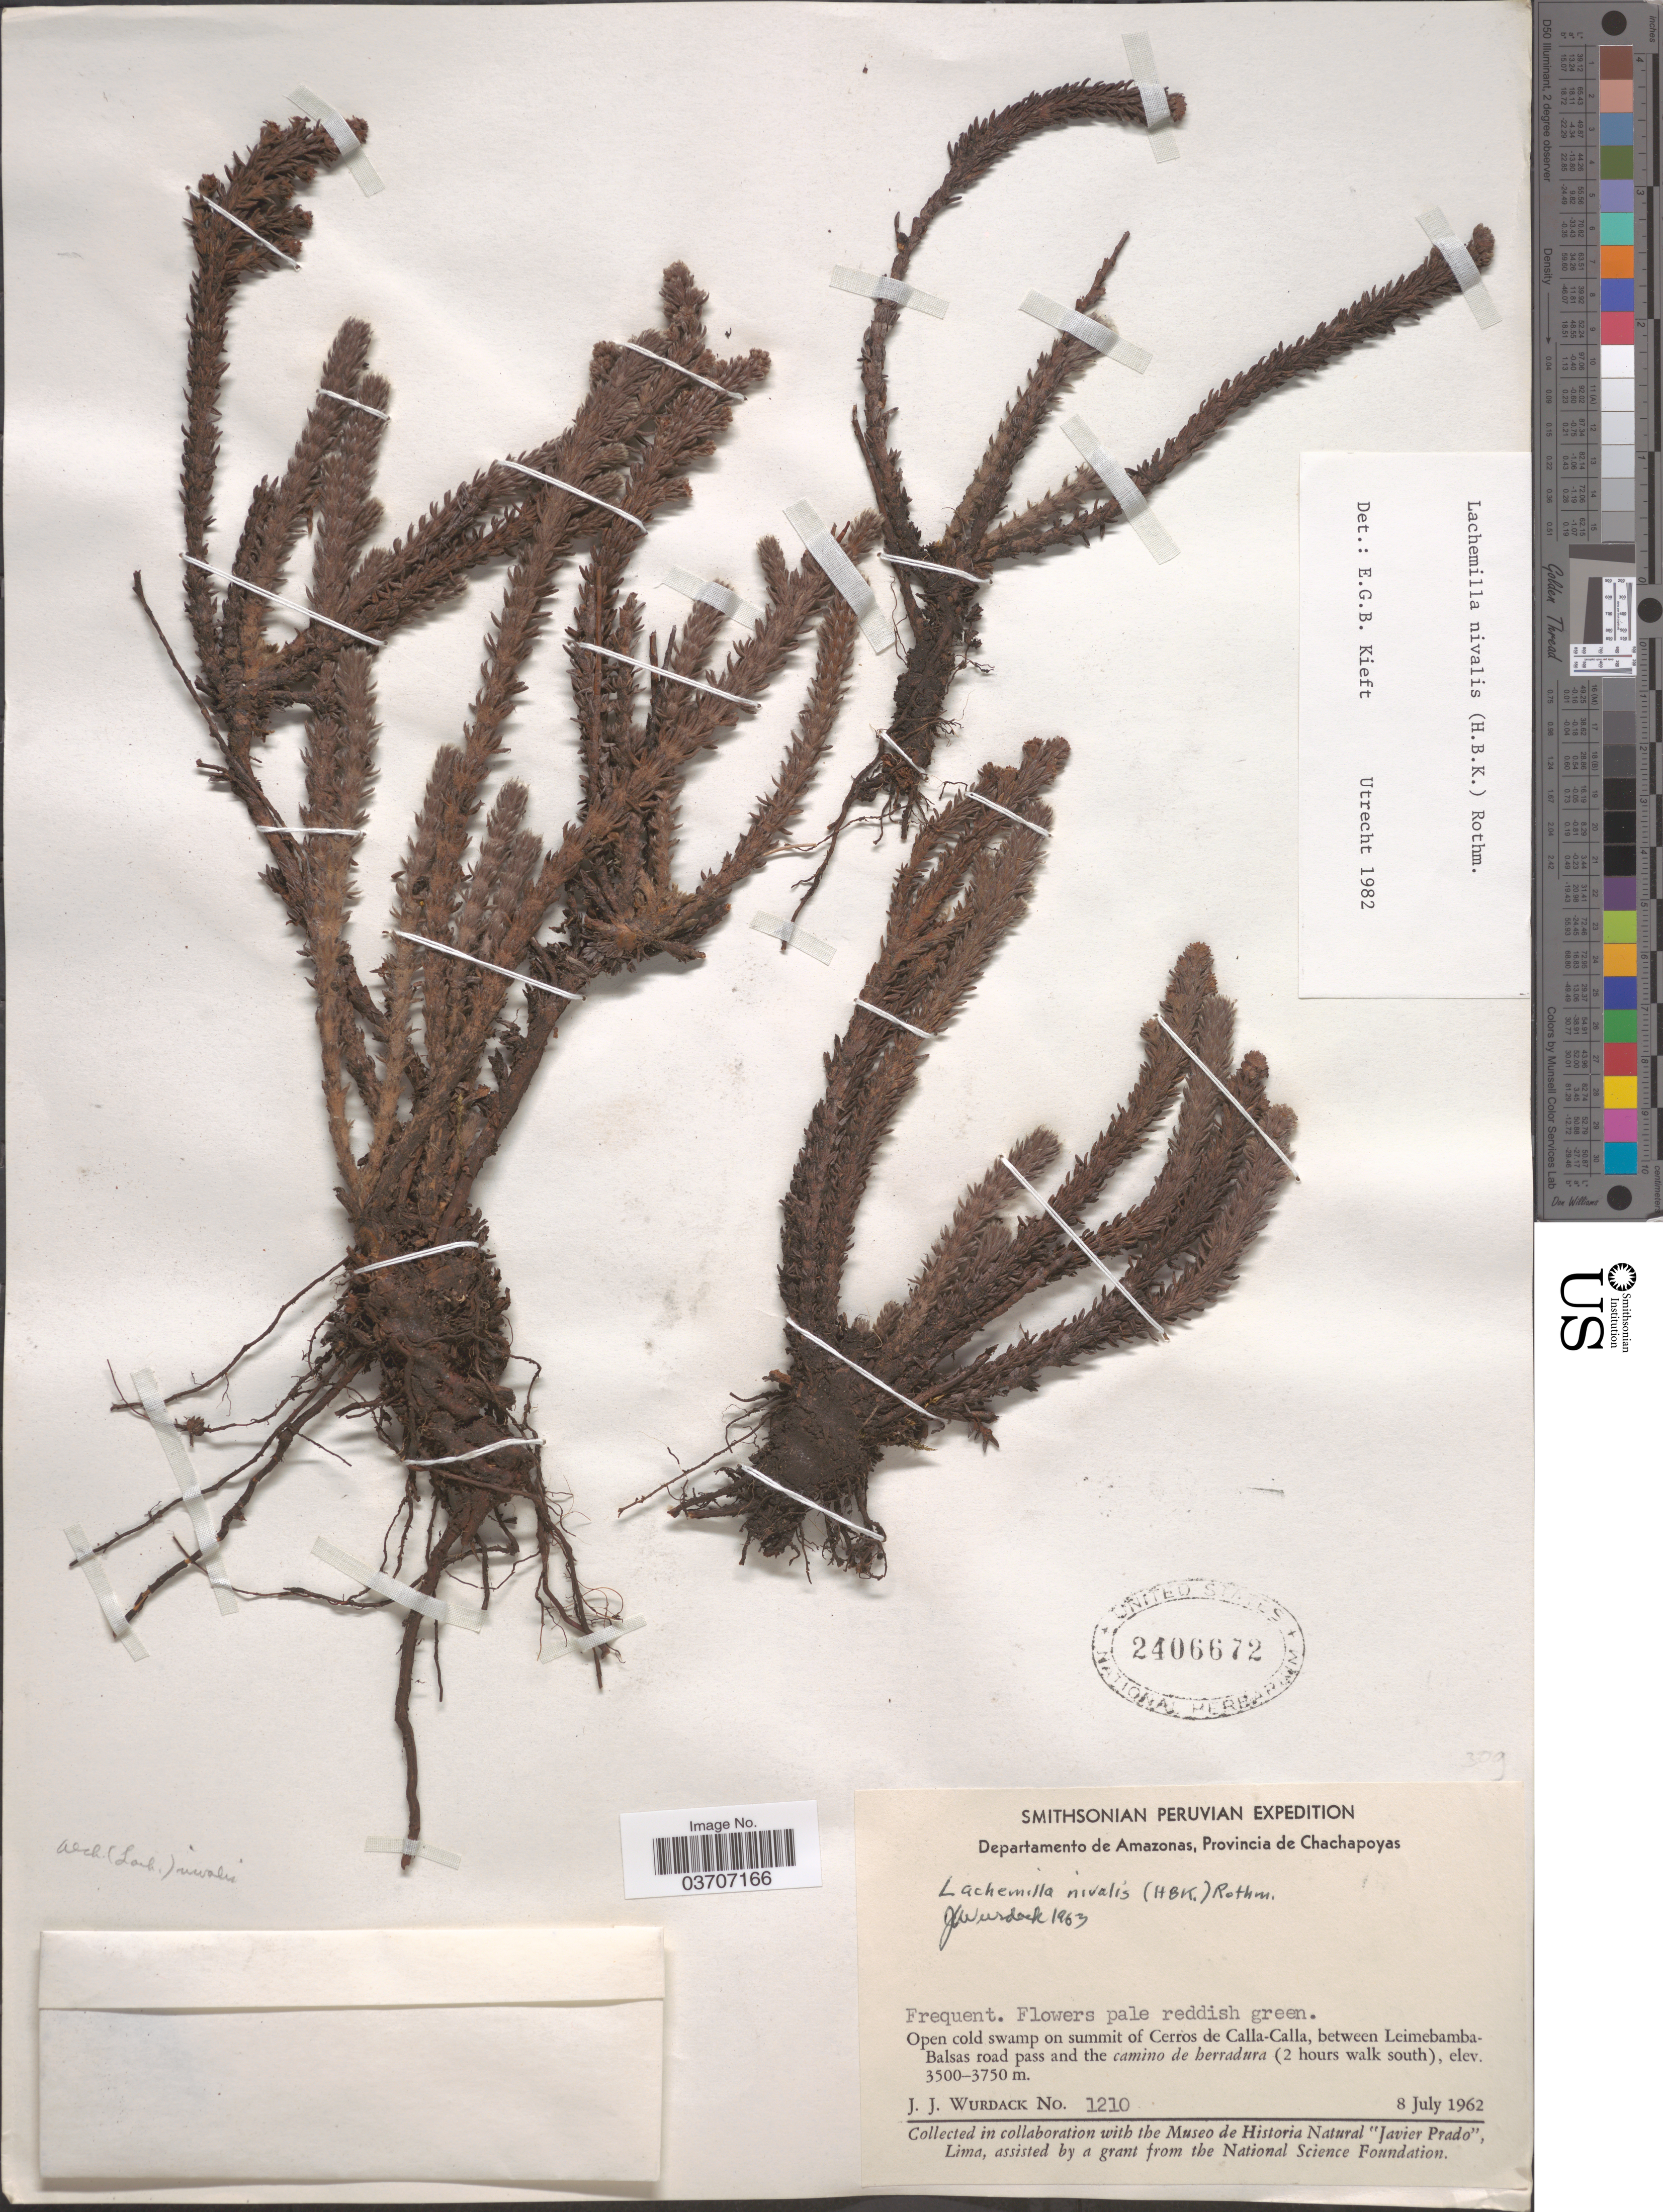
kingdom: Plantae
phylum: Tracheophyta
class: Magnoliopsida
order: Rosales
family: Rosaceae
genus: Lachemilla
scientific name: Lachemilla nivalis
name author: (Kunth) Rothm.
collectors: J. J. Wurdack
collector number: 1210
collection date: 1962-07-08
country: Peru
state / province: Amazonas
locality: Departamento de Amazonas, Provincia de Chachapoyas. Open cold swamp on summit of Cerros de Calla-Calla, between Leimebamba-Balsas road pass and the camino de berradura (2 hours walk south).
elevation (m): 3500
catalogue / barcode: US 2406672